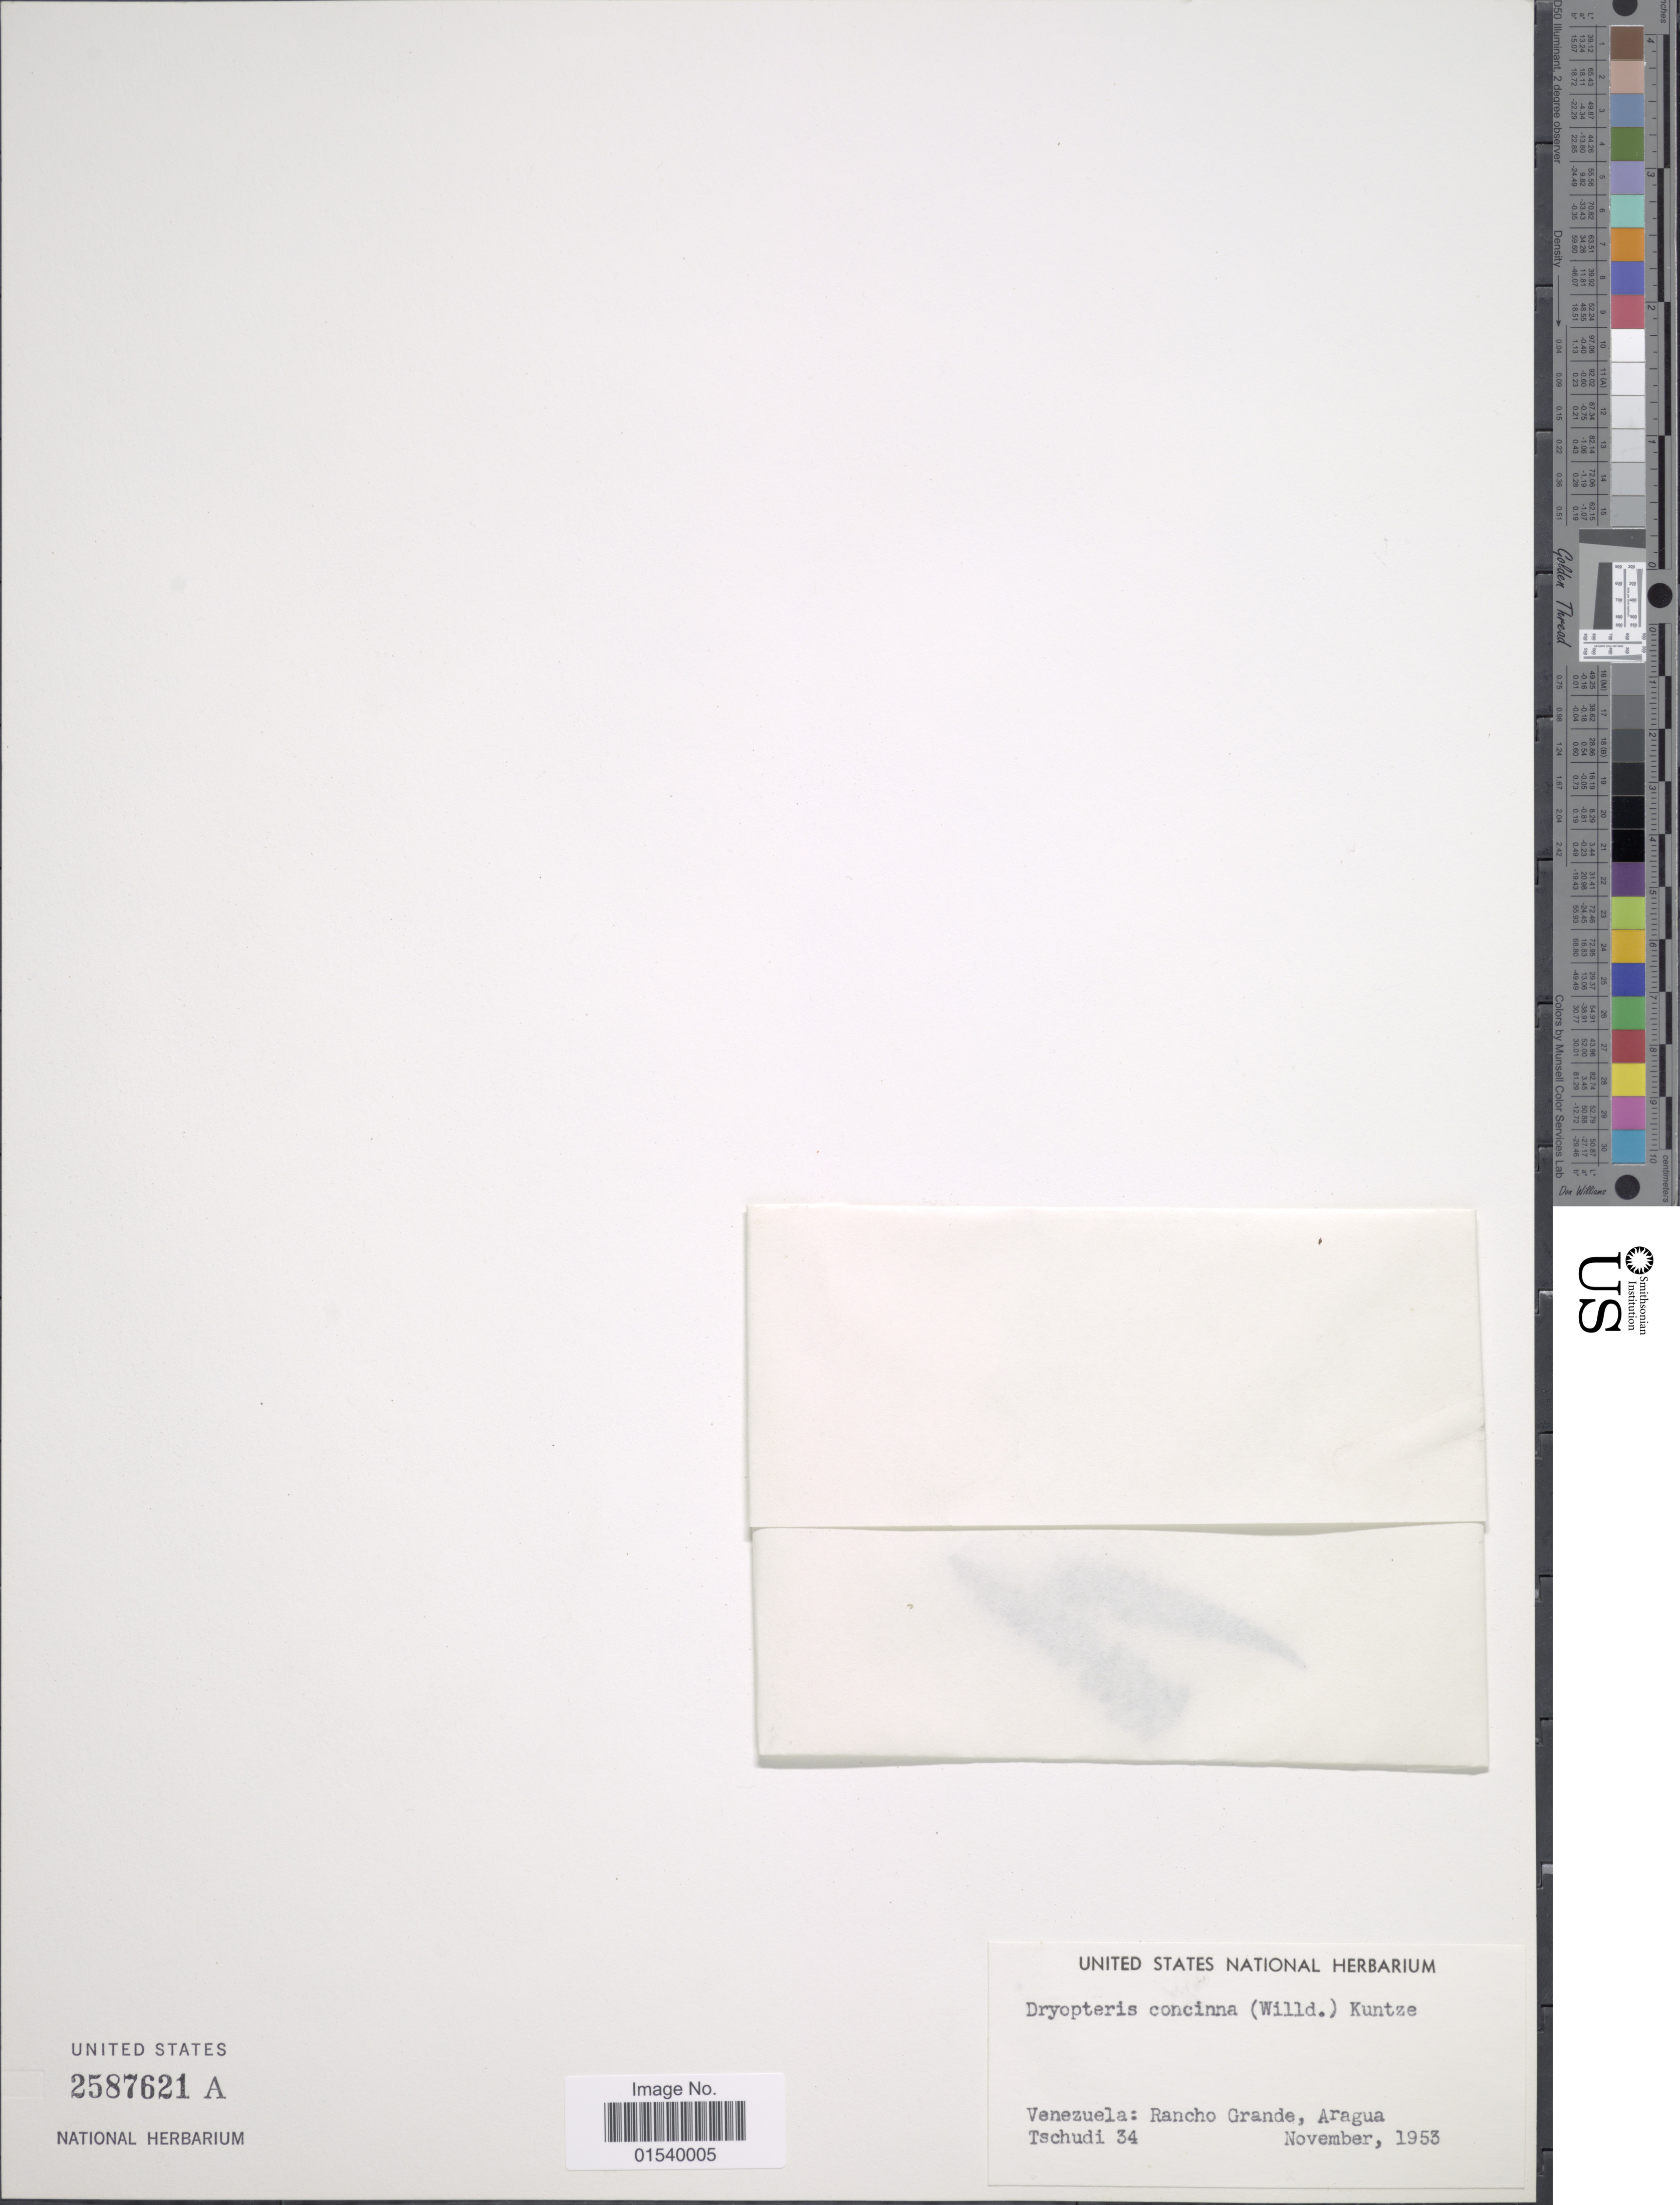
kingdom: Plantae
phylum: Tracheophyta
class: Polypodiopsida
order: Polypodiales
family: Thelypteridaceae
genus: Amauropelta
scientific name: Amauropelta concinna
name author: (Willd.) Pic. Serm.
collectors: Tschudi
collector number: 34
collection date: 1953-11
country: Venezuela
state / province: Aragua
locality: Rancho Grande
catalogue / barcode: US 2587621A